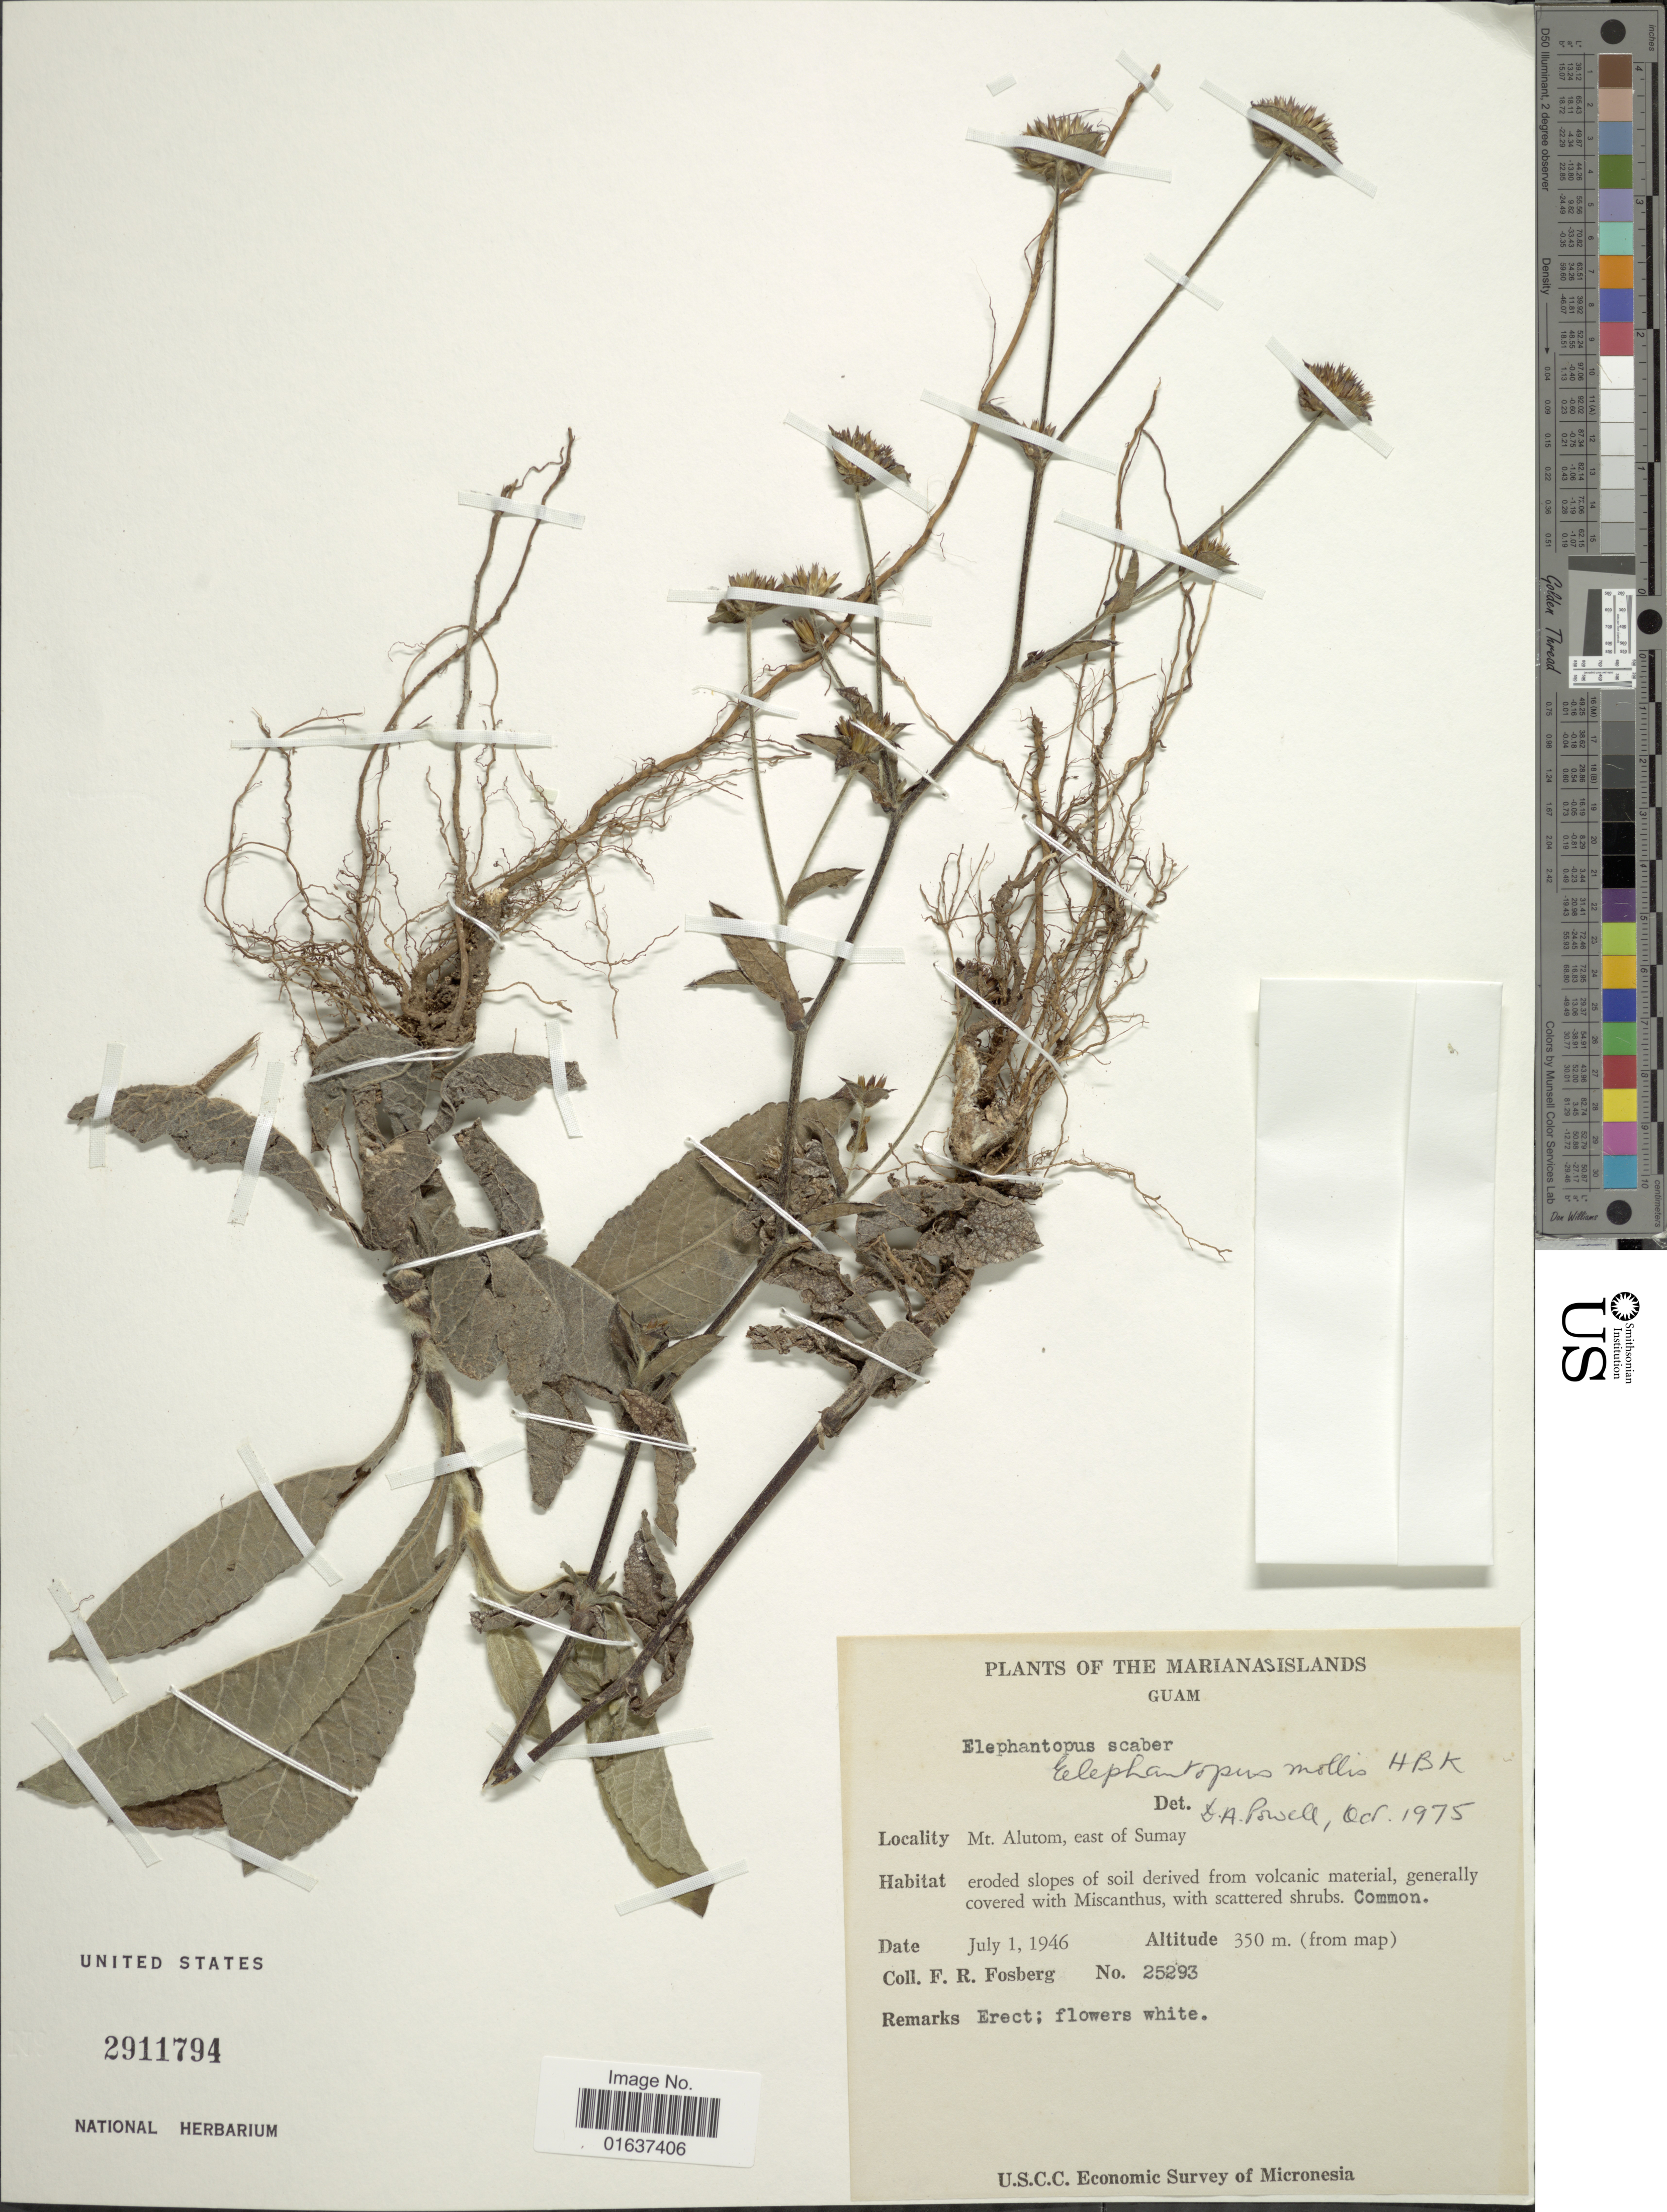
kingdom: Plantae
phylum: Tracheophyta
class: Magnoliopsida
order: Asterales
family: Asteraceae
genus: Elephantopus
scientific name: Elephantopus mollis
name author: Kunth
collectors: F. R. Fosberg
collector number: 25293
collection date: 1946-07-01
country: Guam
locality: Marianas Islands, Mt. Alutom, east of Sumay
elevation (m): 350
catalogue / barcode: US 2911794